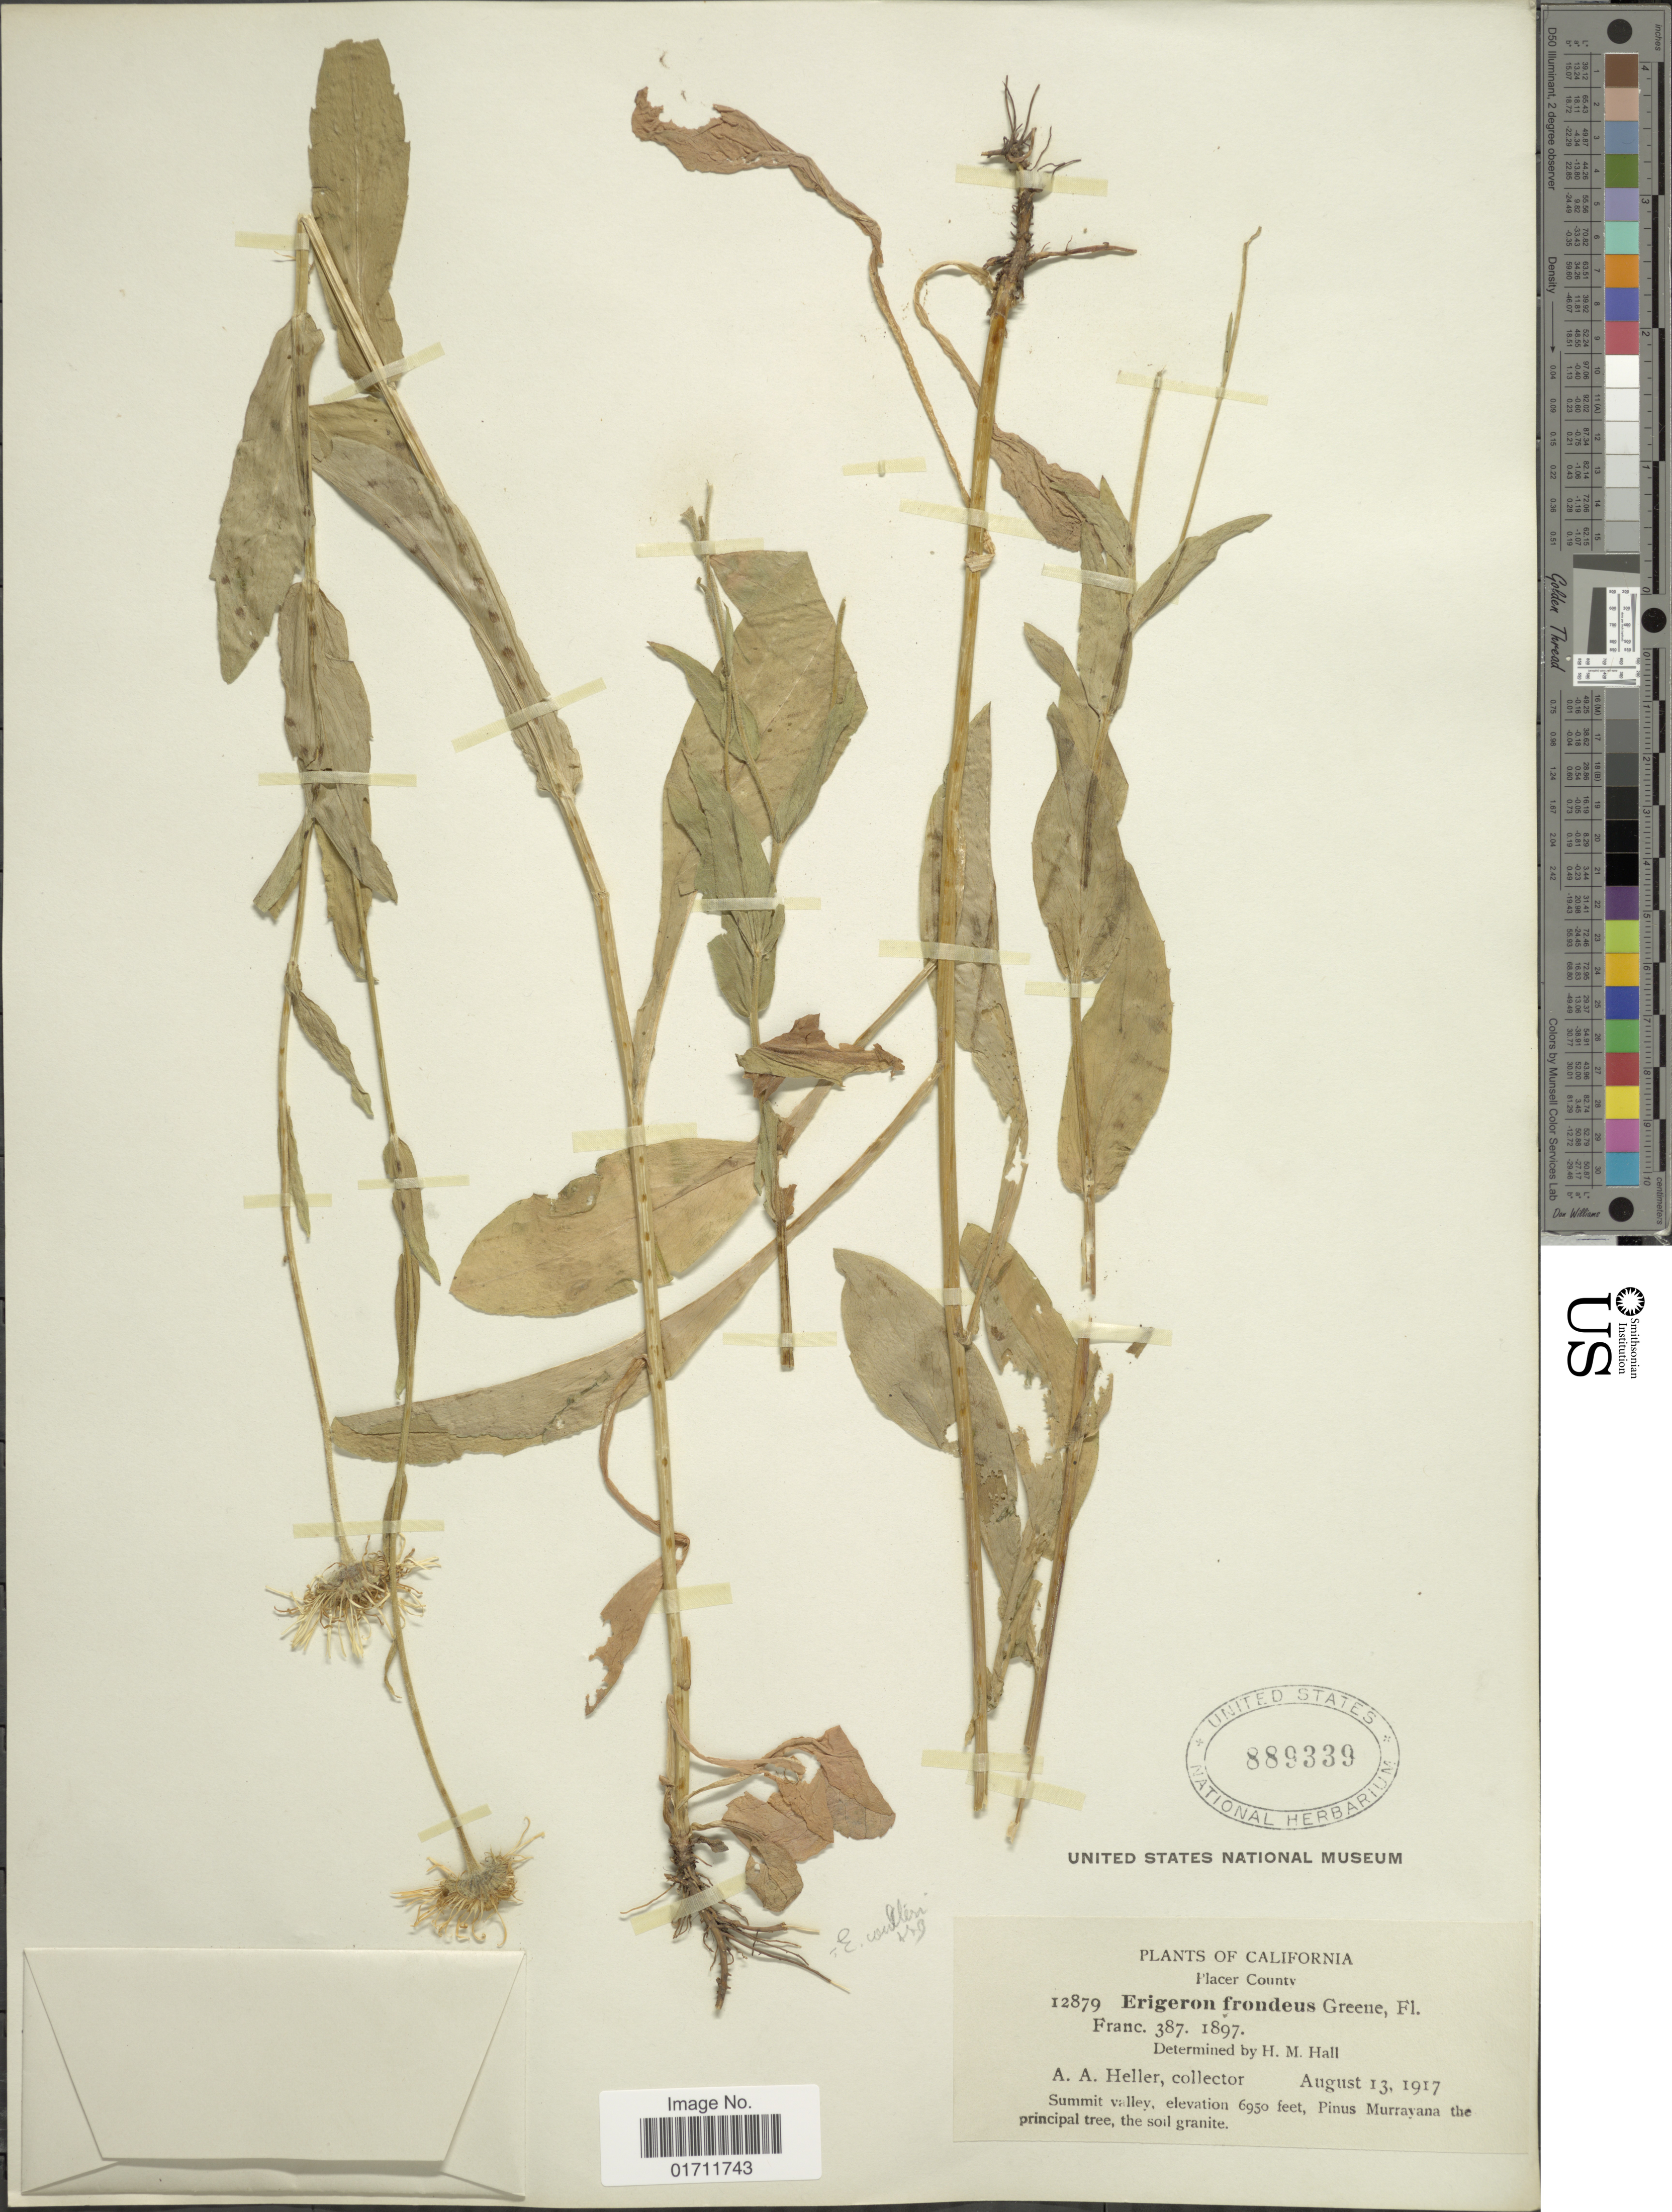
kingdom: Plantae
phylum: Tracheophyta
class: Magnoliopsida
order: Asterales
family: Asteraceae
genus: Erigeron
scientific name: Erigeron coulteri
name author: Porter in Porter & J.M. Coult.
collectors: A. A. Heller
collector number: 12879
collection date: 1917-08-13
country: United States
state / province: California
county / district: Placer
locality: Placer County, Summit valley, Pinus Murrayana the principal tree, the soil granite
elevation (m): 2118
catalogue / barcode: US 889339